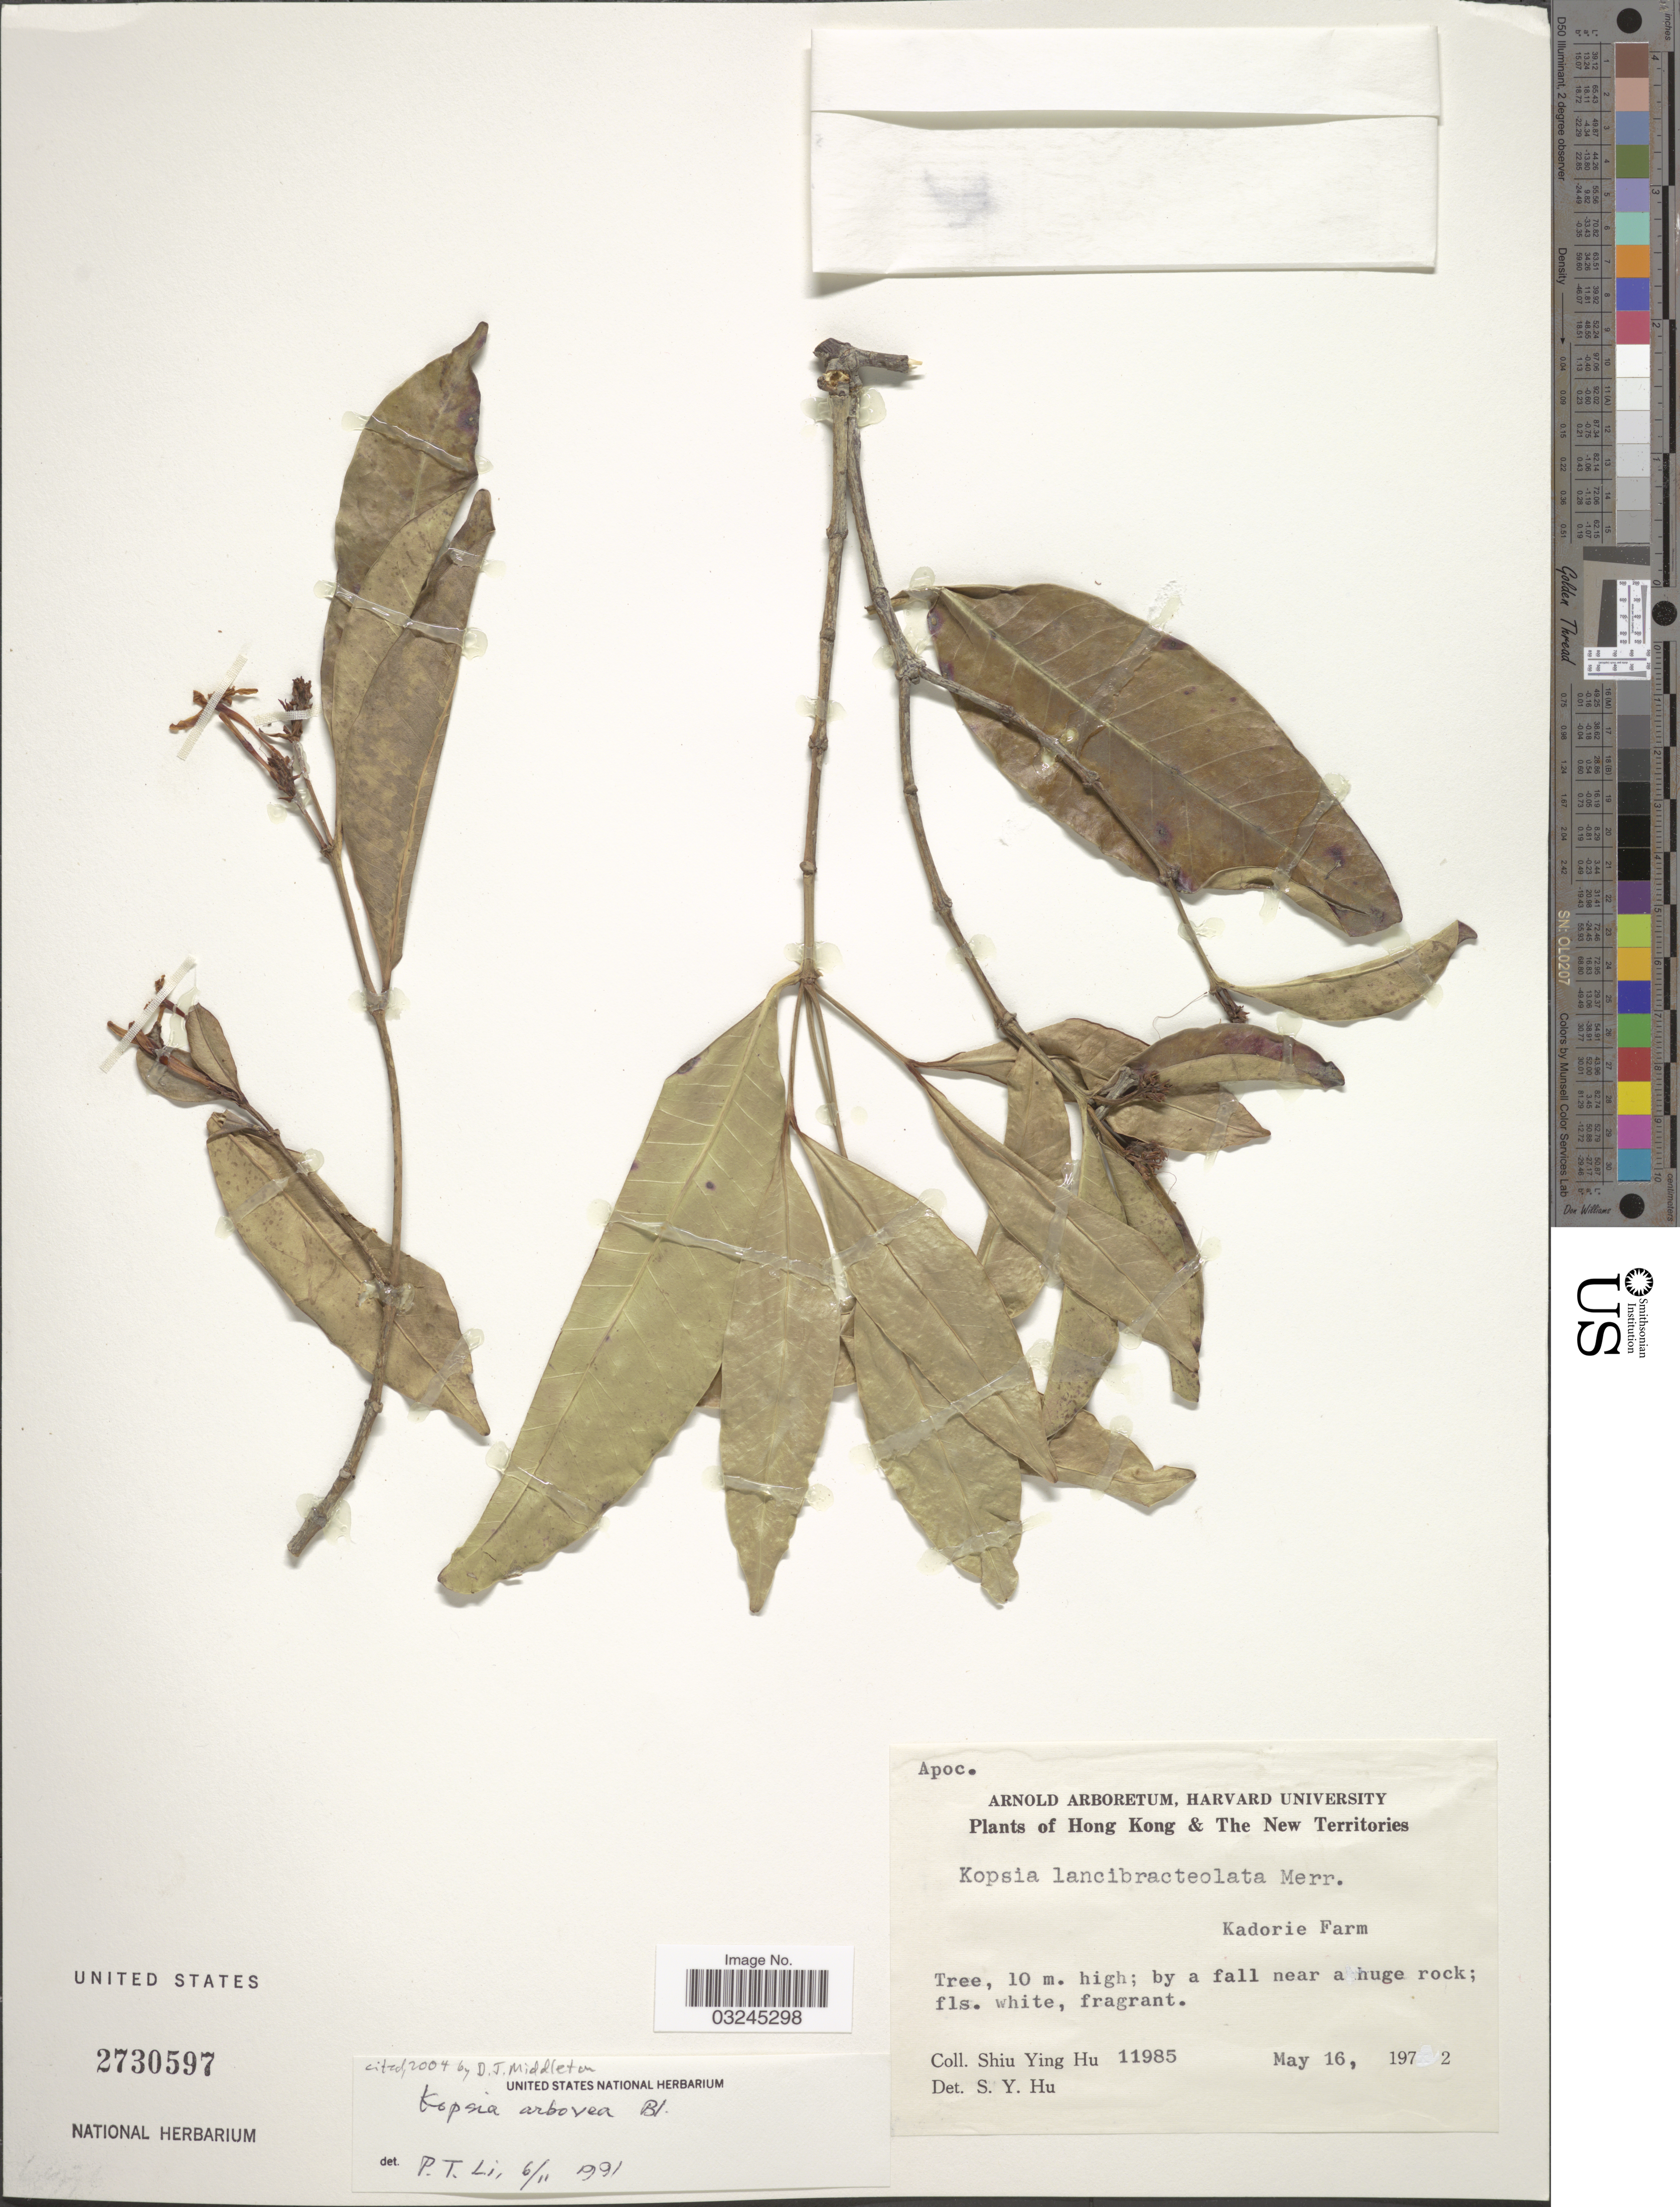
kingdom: Plantae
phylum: Tracheophyta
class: Magnoliopsida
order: Gentianales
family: Apocynaceae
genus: Kopsia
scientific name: Kopsia arborea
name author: Blume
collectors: S. Y. Hu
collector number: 11985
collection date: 1972-05-16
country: China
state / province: Hong Kong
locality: The New Territories. Kadorie Farm.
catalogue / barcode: US 2730597